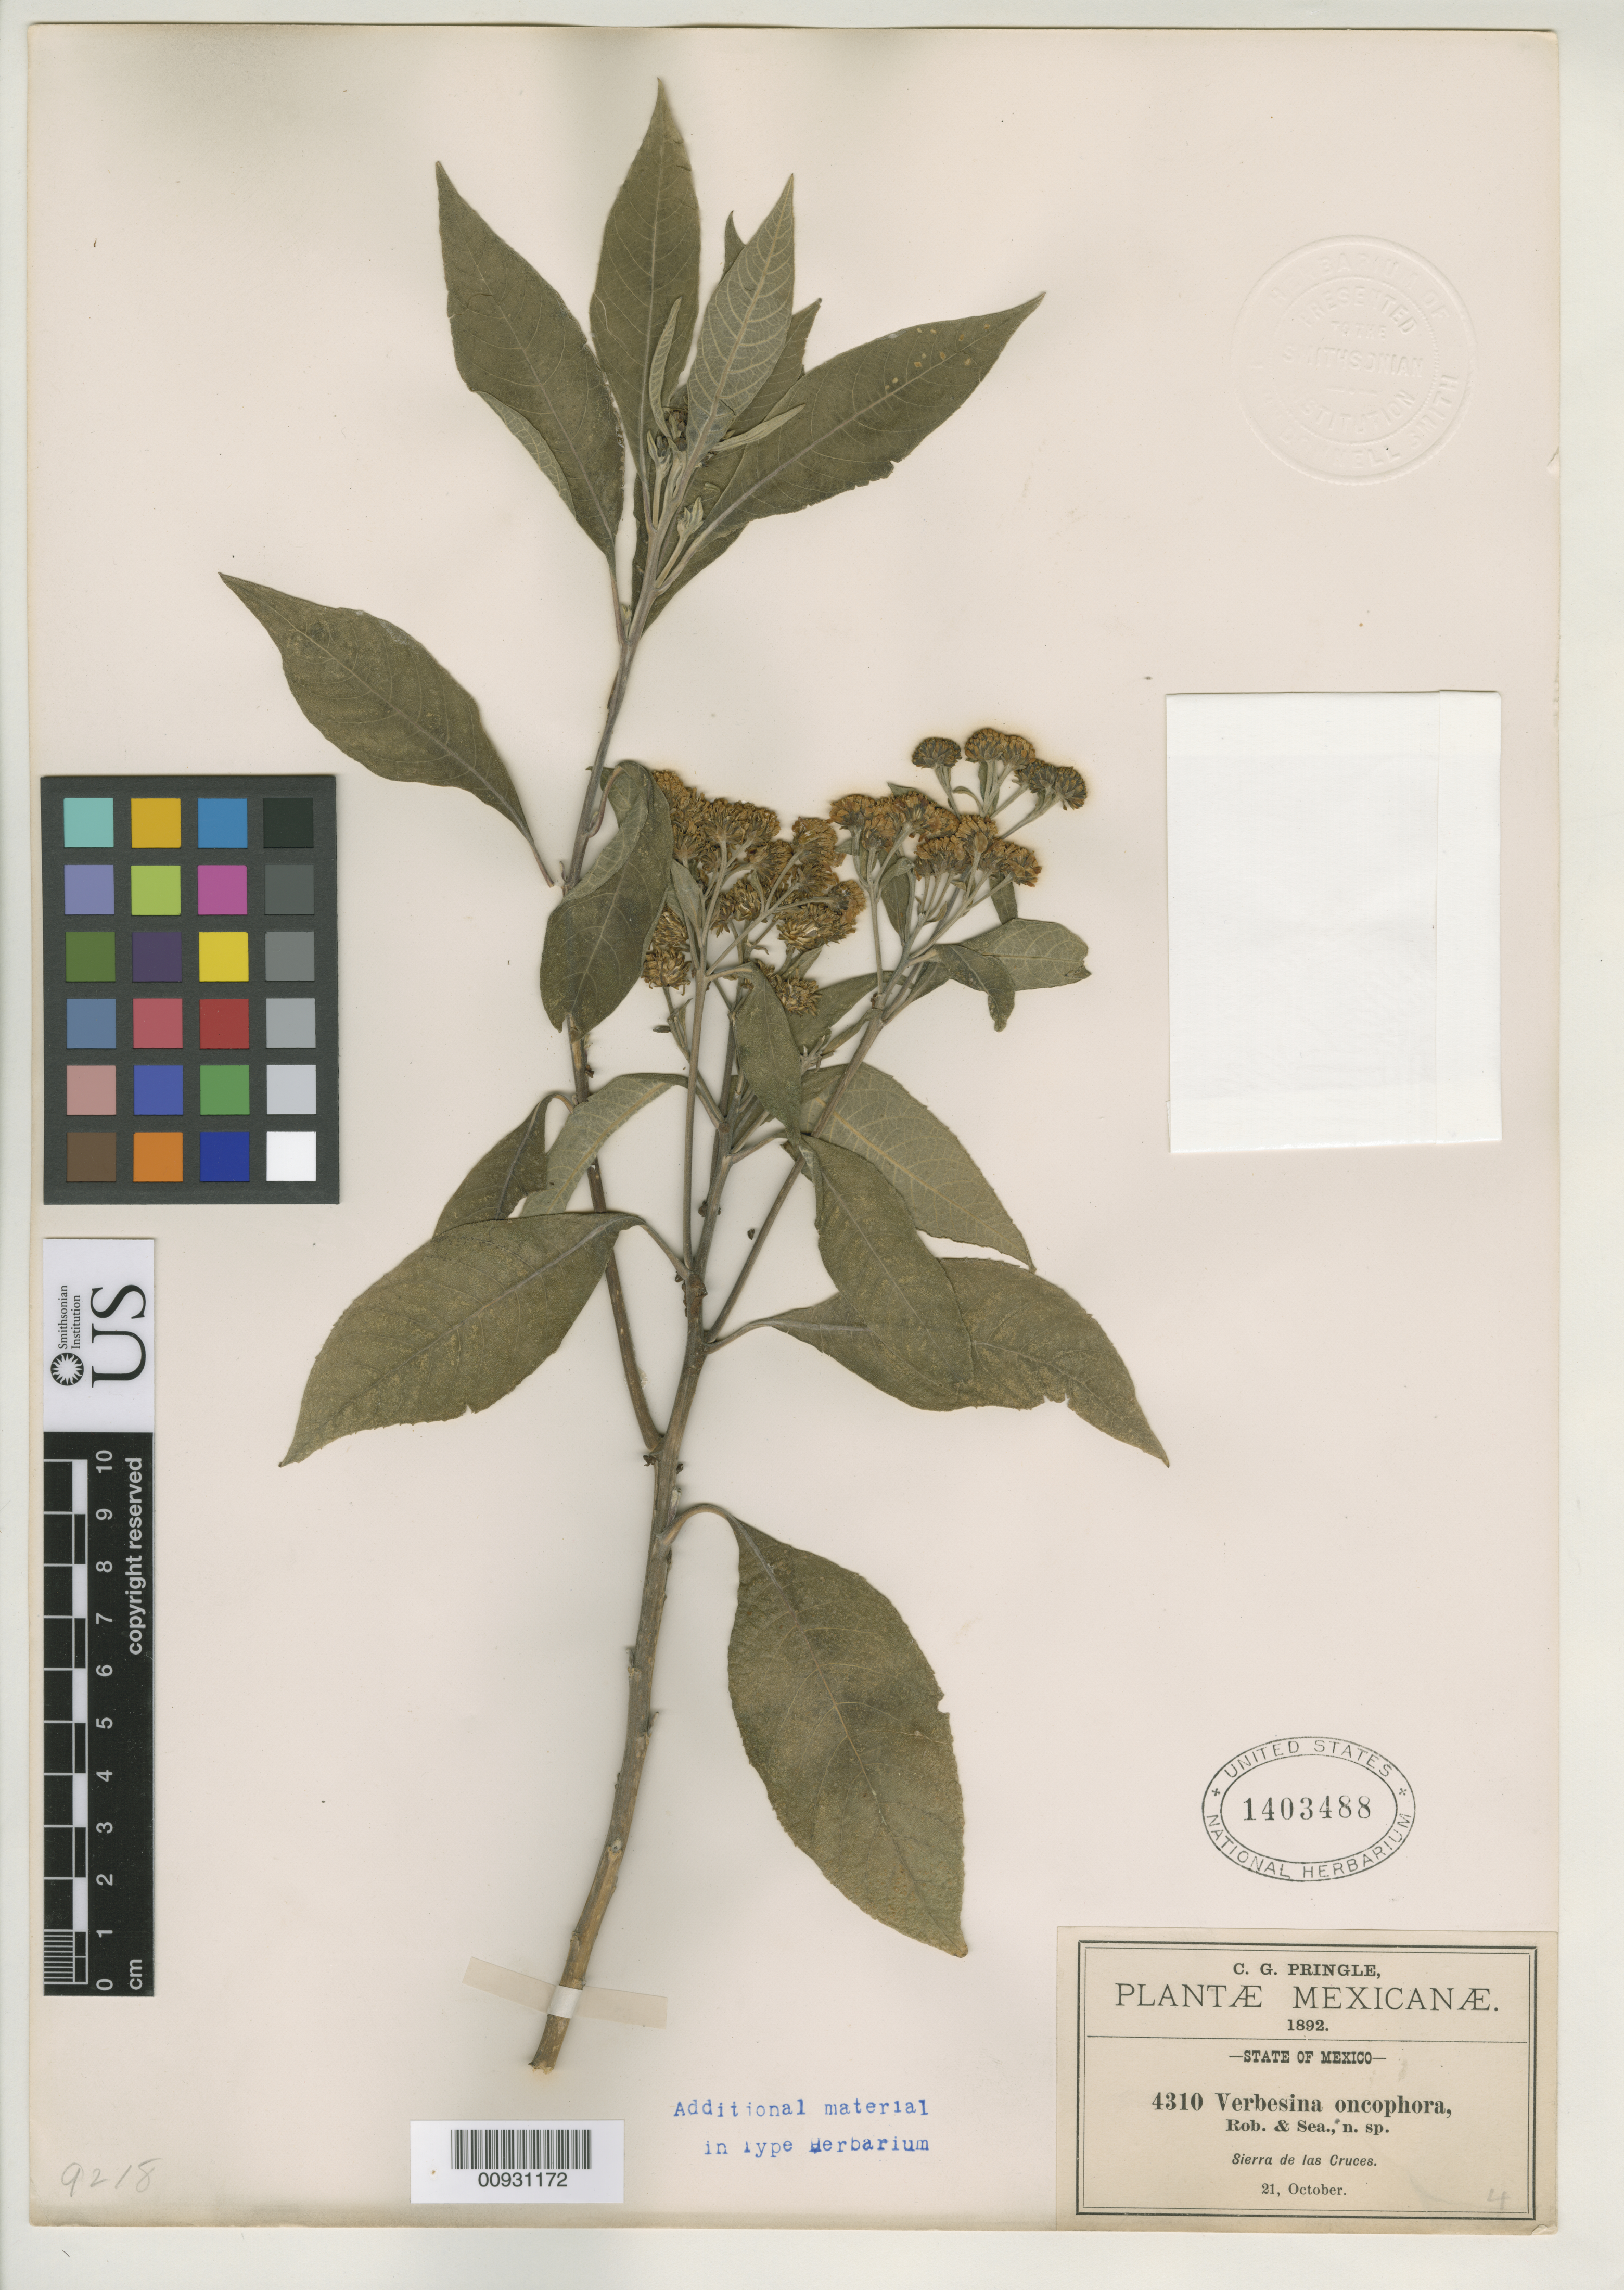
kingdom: Plantae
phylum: Tracheophyta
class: Magnoliopsida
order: Asterales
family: Asteraceae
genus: Verbesina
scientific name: Verbesina oncophora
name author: B.L. Rob. & Seaton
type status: Syntype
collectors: C. G. Pringle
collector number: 4310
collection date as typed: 21 Oct 1892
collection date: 1892-10-21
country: Mexico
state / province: México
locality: Sierra de las Cruces.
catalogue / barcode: US 1403488